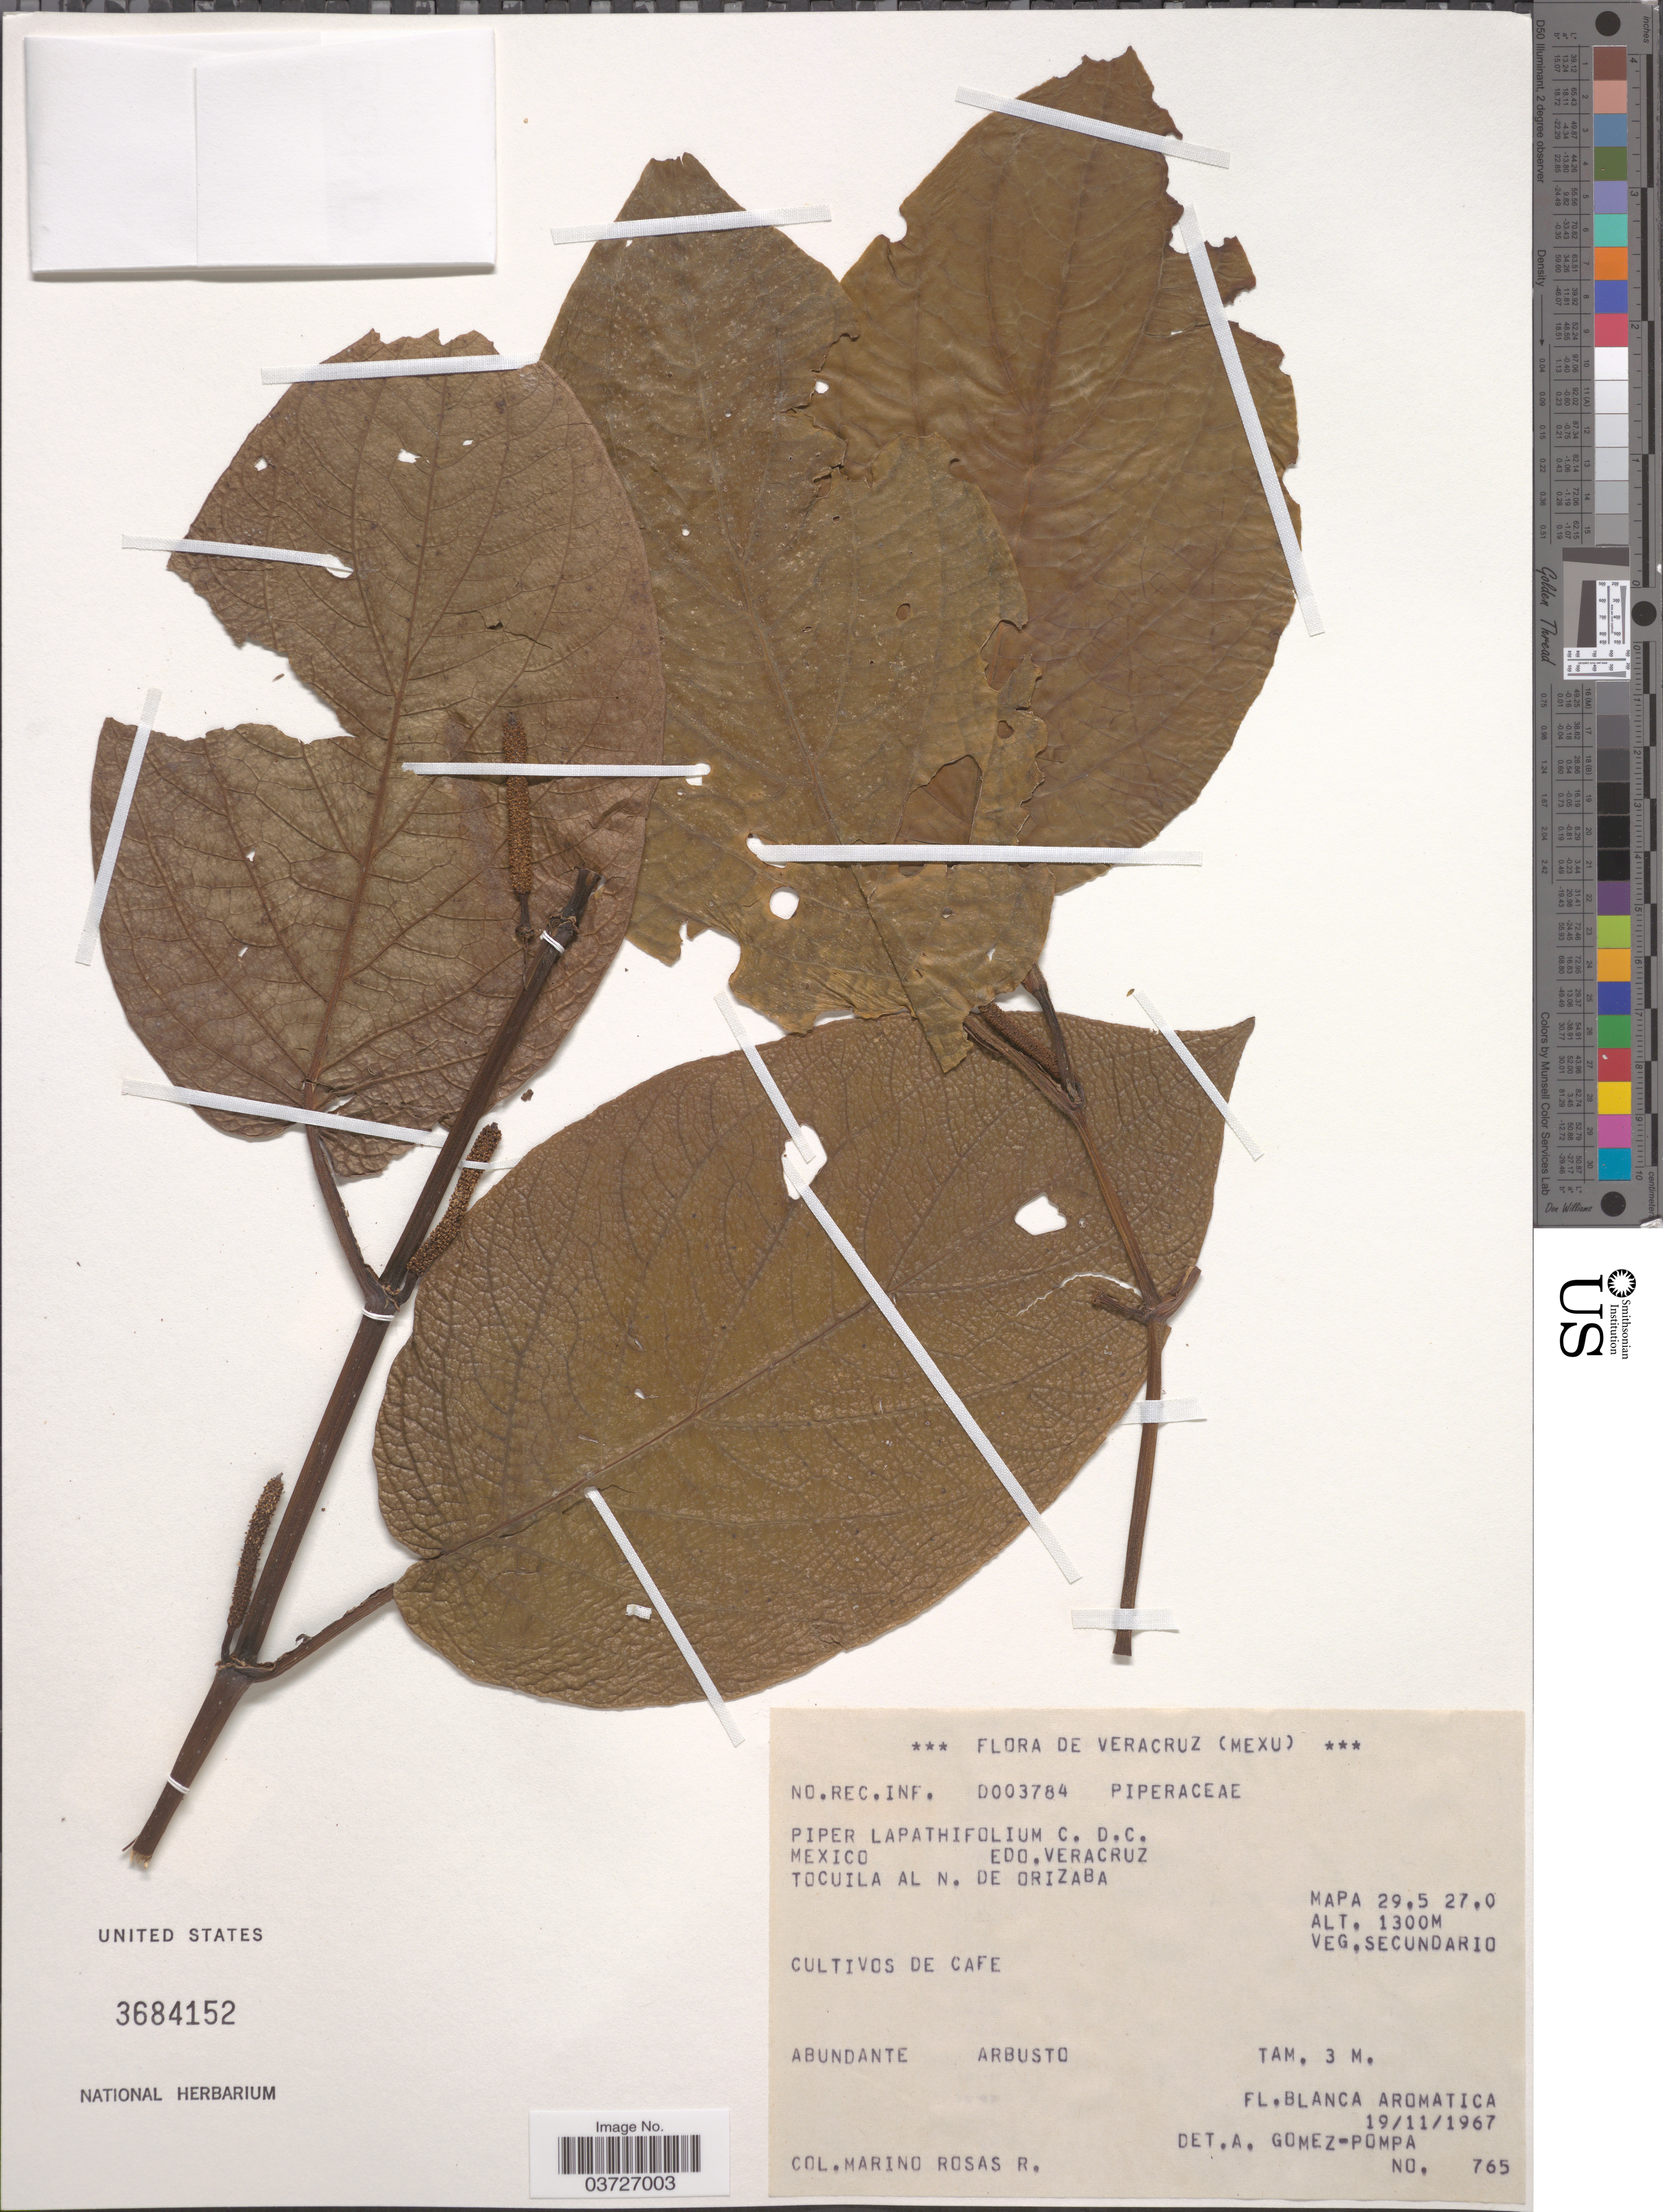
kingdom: Plantae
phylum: Tracheophyta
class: Magnoliopsida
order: Piperales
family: Piperaceae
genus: Piper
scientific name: Piper novae-hispaniae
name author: C. DC.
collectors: M. Rosas R.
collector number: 765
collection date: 1967-11-19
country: Mexico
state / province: Veracruz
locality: Edo. Veracruz. Tocuila al N. de Orizaba. MAPA 29.5 27.0.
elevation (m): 1300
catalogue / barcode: US 3684152